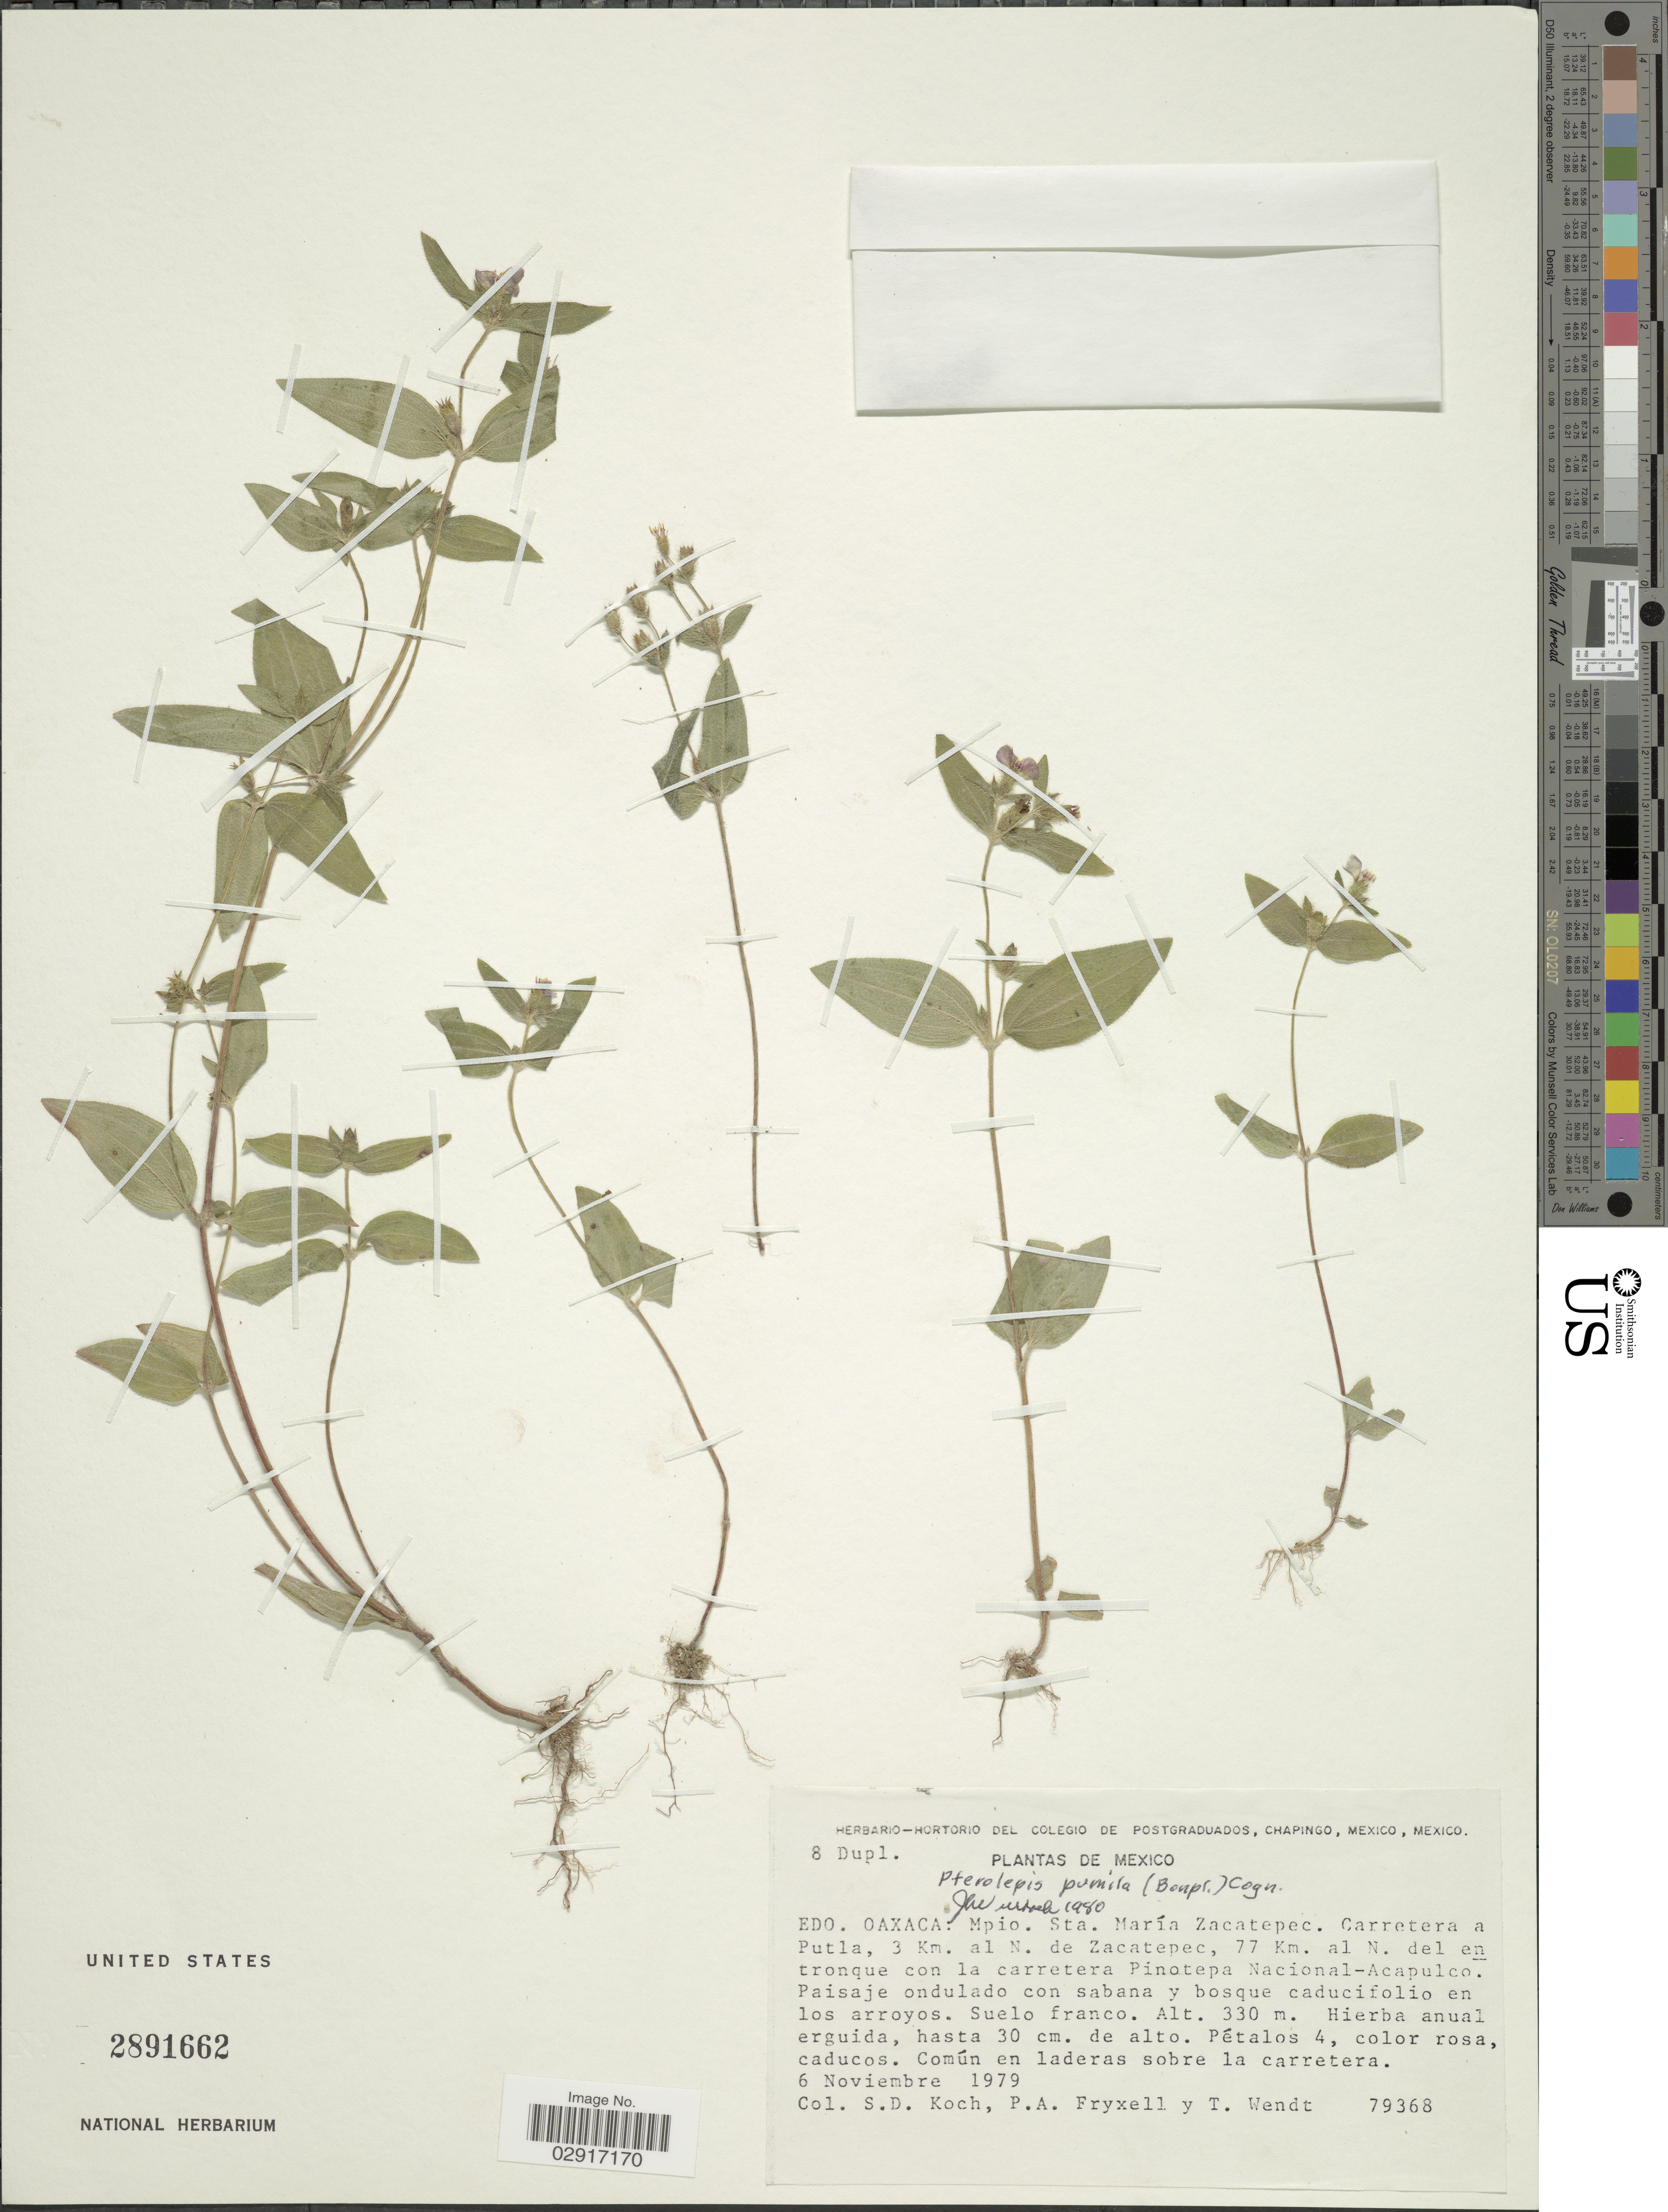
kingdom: Plantae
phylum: Tracheophyta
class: Magnoliopsida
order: Myrtales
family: Melastomataceae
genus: Pterolepis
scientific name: Pterolepis trichotoma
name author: (Rottb.) Cogn.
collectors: S. Koch, P. A. Fryxell & T. L. Wendt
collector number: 79368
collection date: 1979-11-06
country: Mexico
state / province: Oaxaca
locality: Mpio. Santa María Zacatepec. Carretera a Putla, 3 Km. al N. de Zacatepec, 77 Km. al N. del entronque con la carretera Pinotepa Nacional-Acapulco.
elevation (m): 330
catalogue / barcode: US 2891662